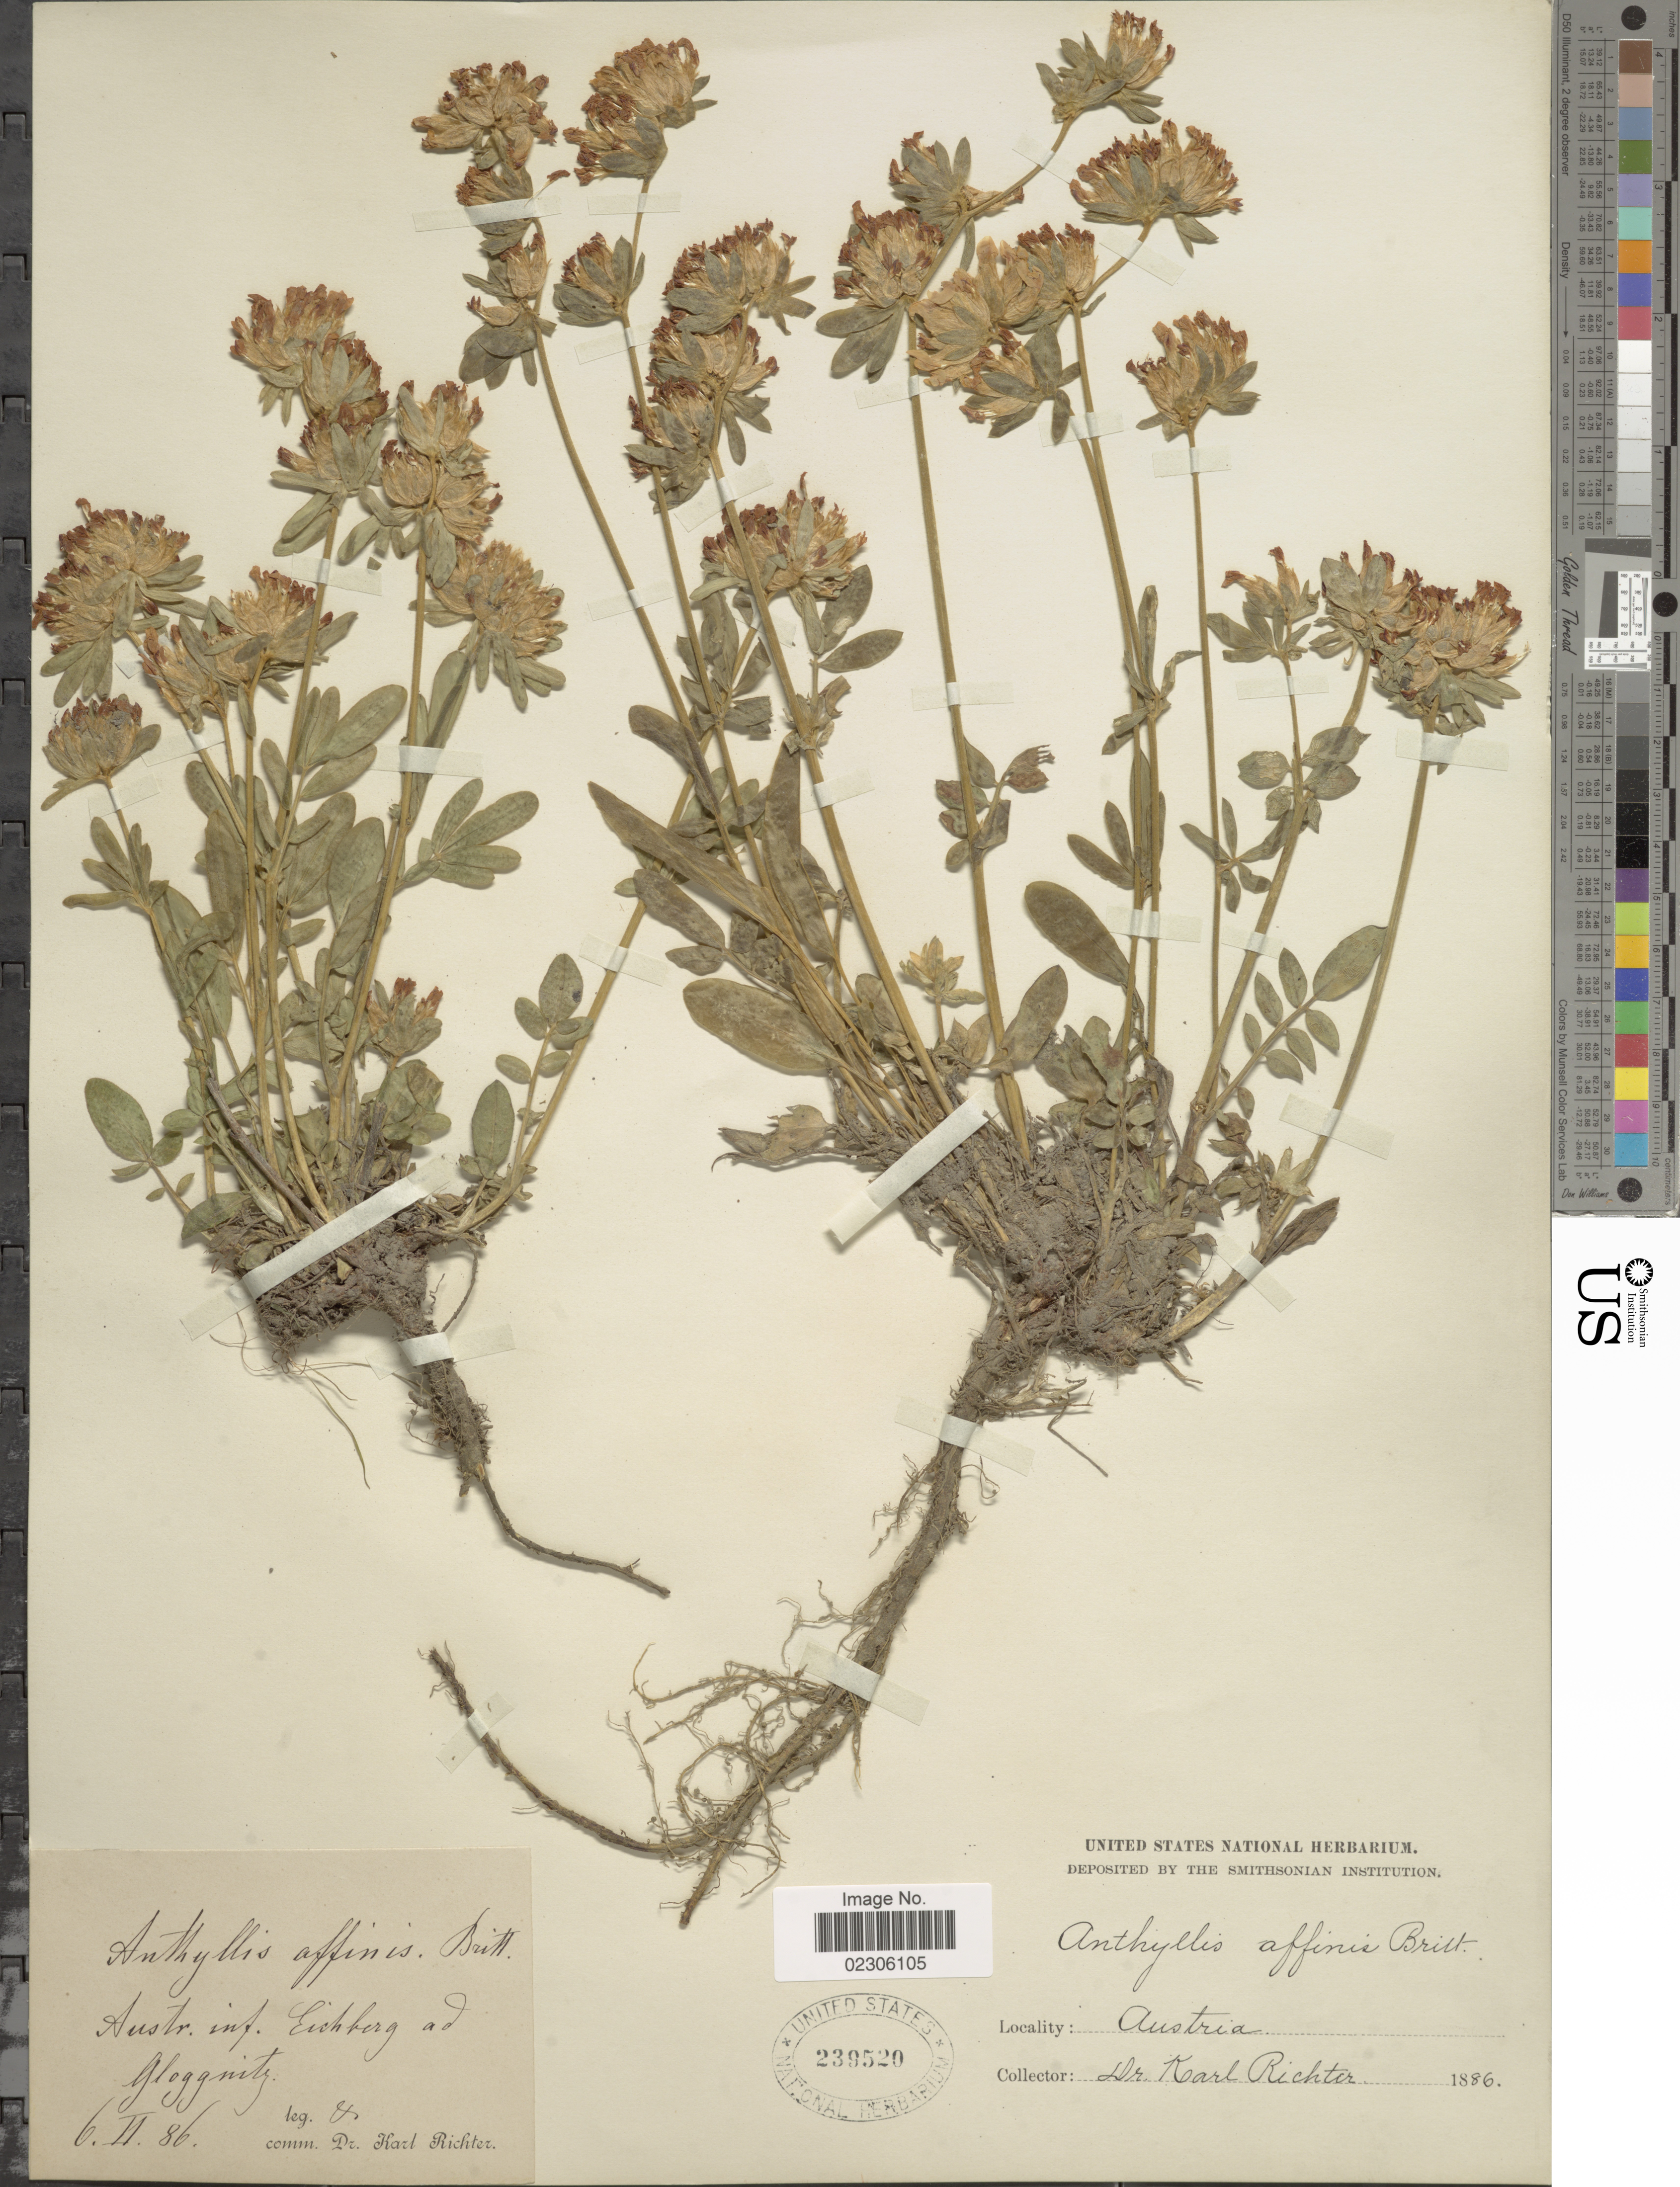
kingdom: Plantae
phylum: Tracheophyta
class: Magnoliopsida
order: Fabales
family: Fabaceae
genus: Anthyllis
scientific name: Anthyllis vulneraria subsp. carpatica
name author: Nyman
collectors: K. Richter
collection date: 1886-02-06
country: Austria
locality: Autr. inf. Eichberg ad Gloggnitz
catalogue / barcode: US 239520